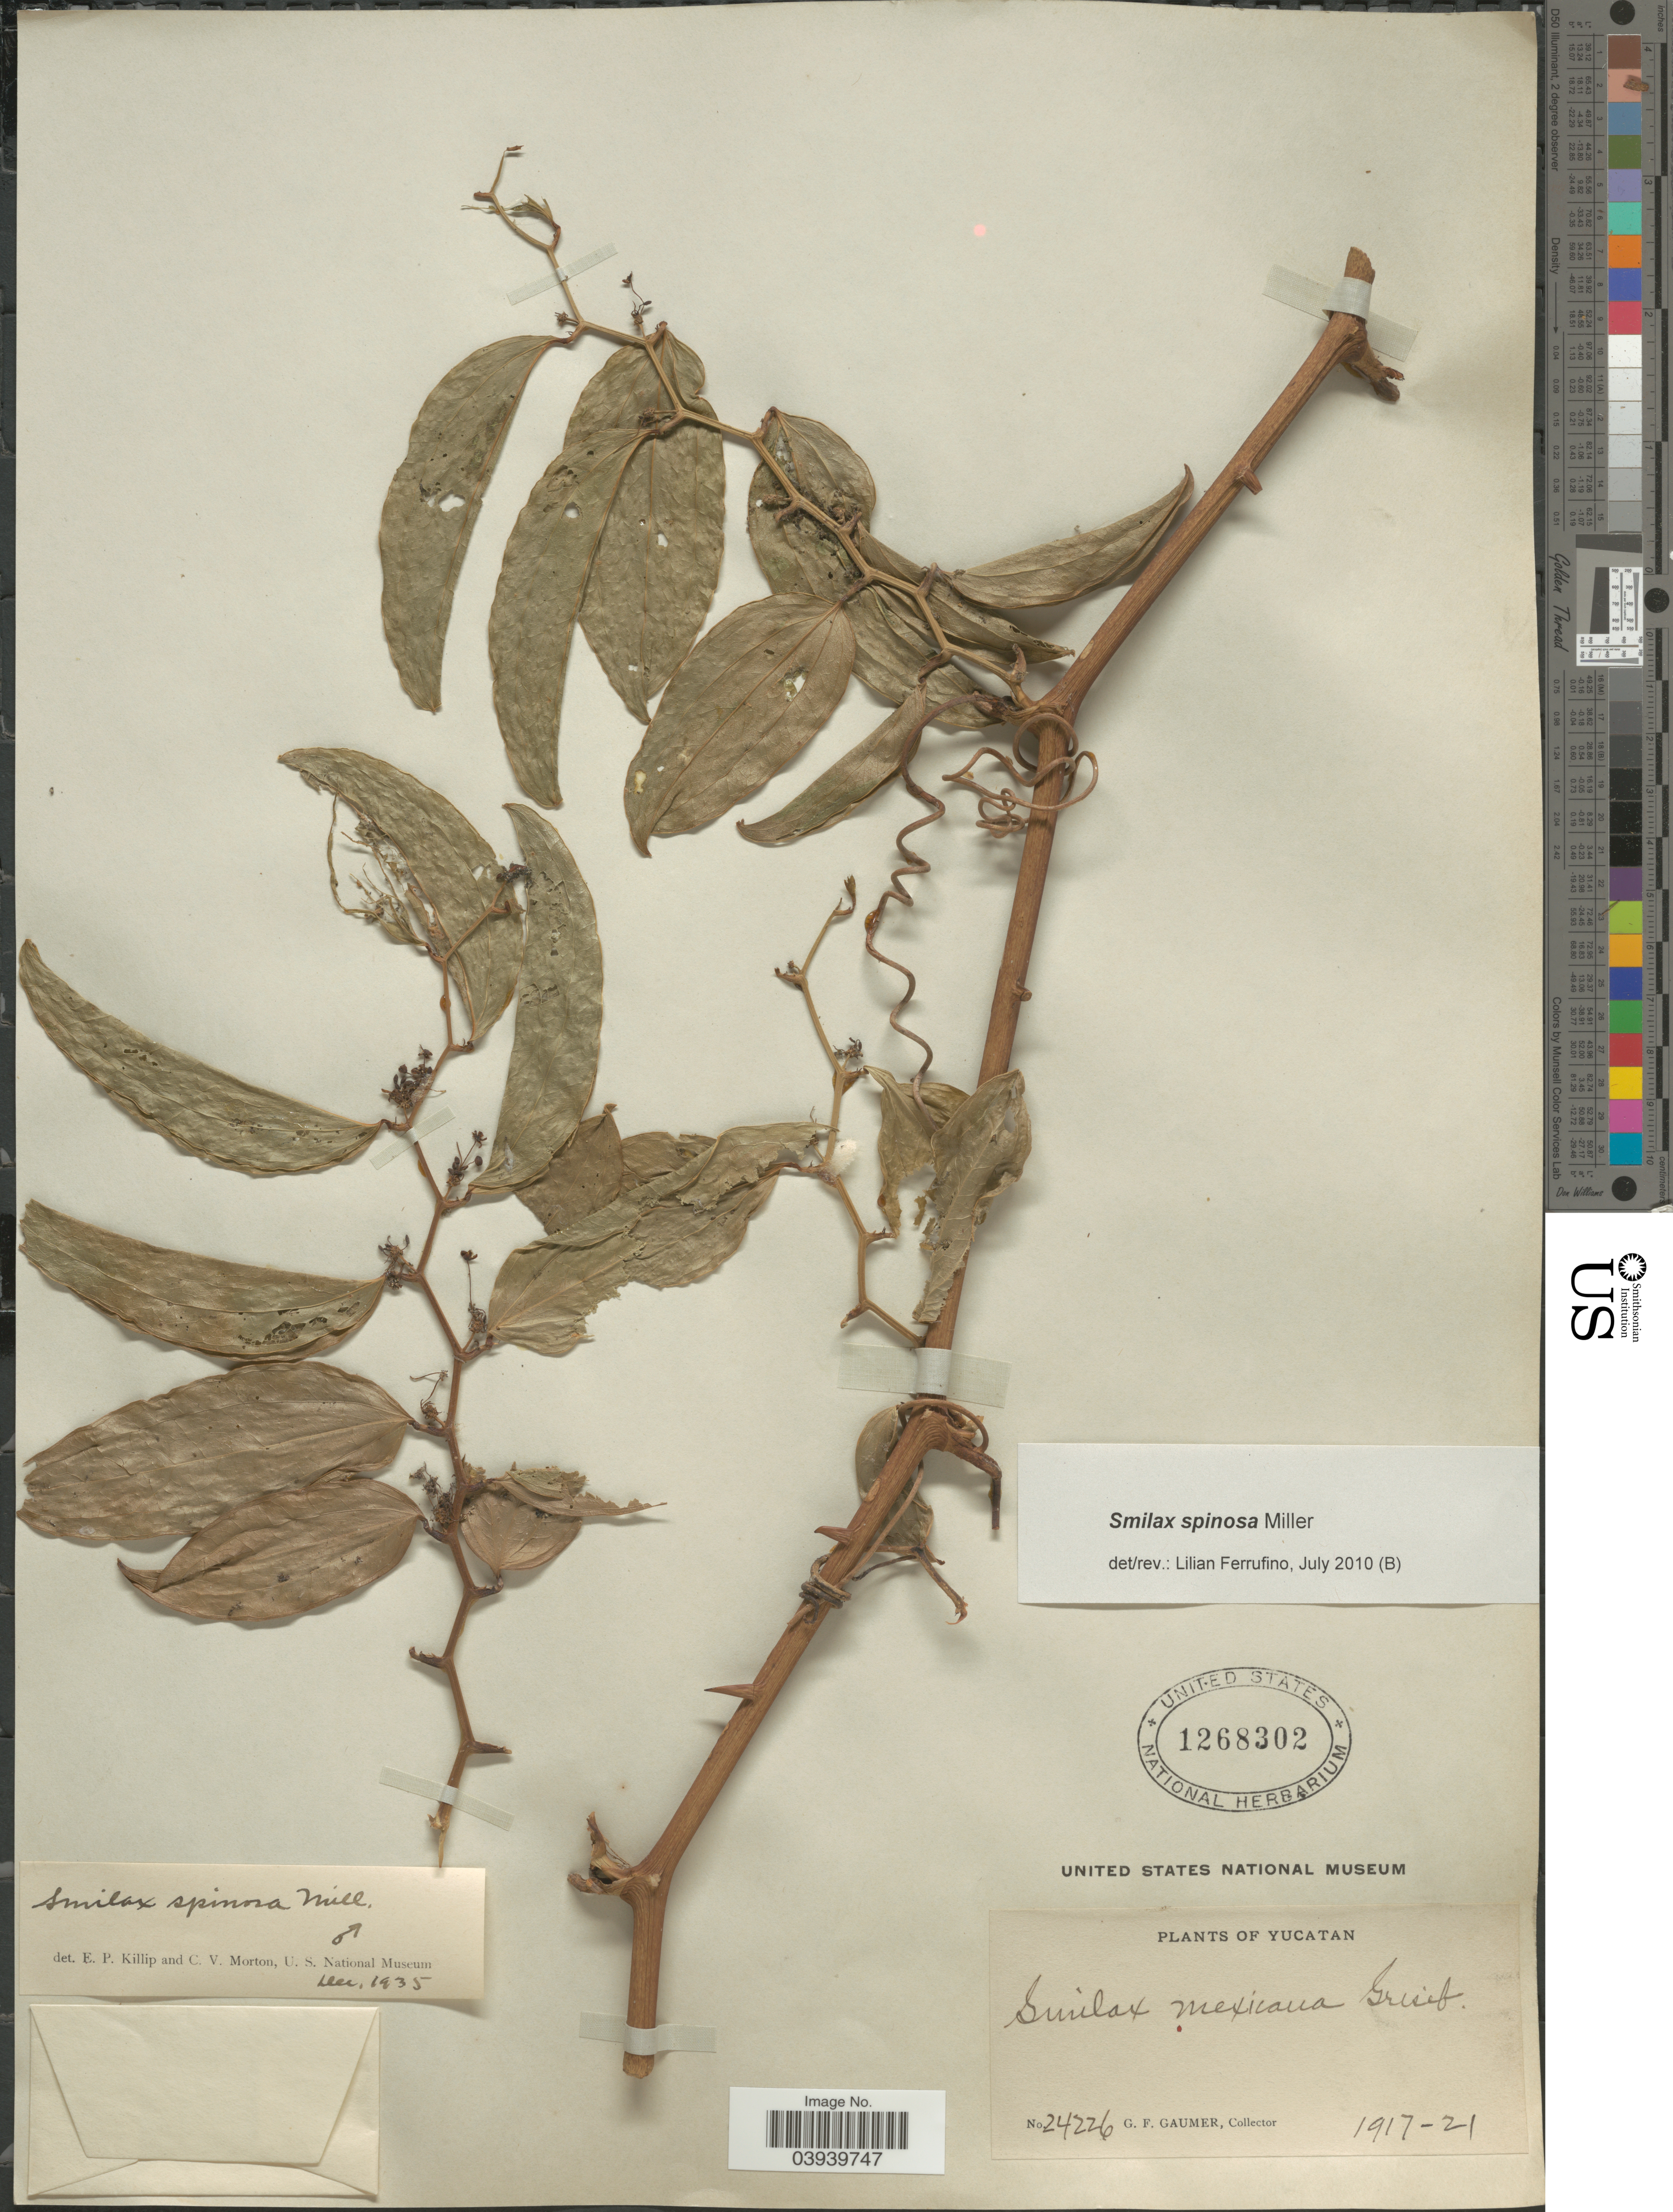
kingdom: Plantae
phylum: Tracheophyta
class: Liliopsida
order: Liliales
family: Smilacaceae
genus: Smilax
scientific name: Smilax spinosa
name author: Mill.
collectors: G. F. Gaumer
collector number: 24226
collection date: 1917/1921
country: Mexico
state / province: Yucatán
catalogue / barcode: US 1268302